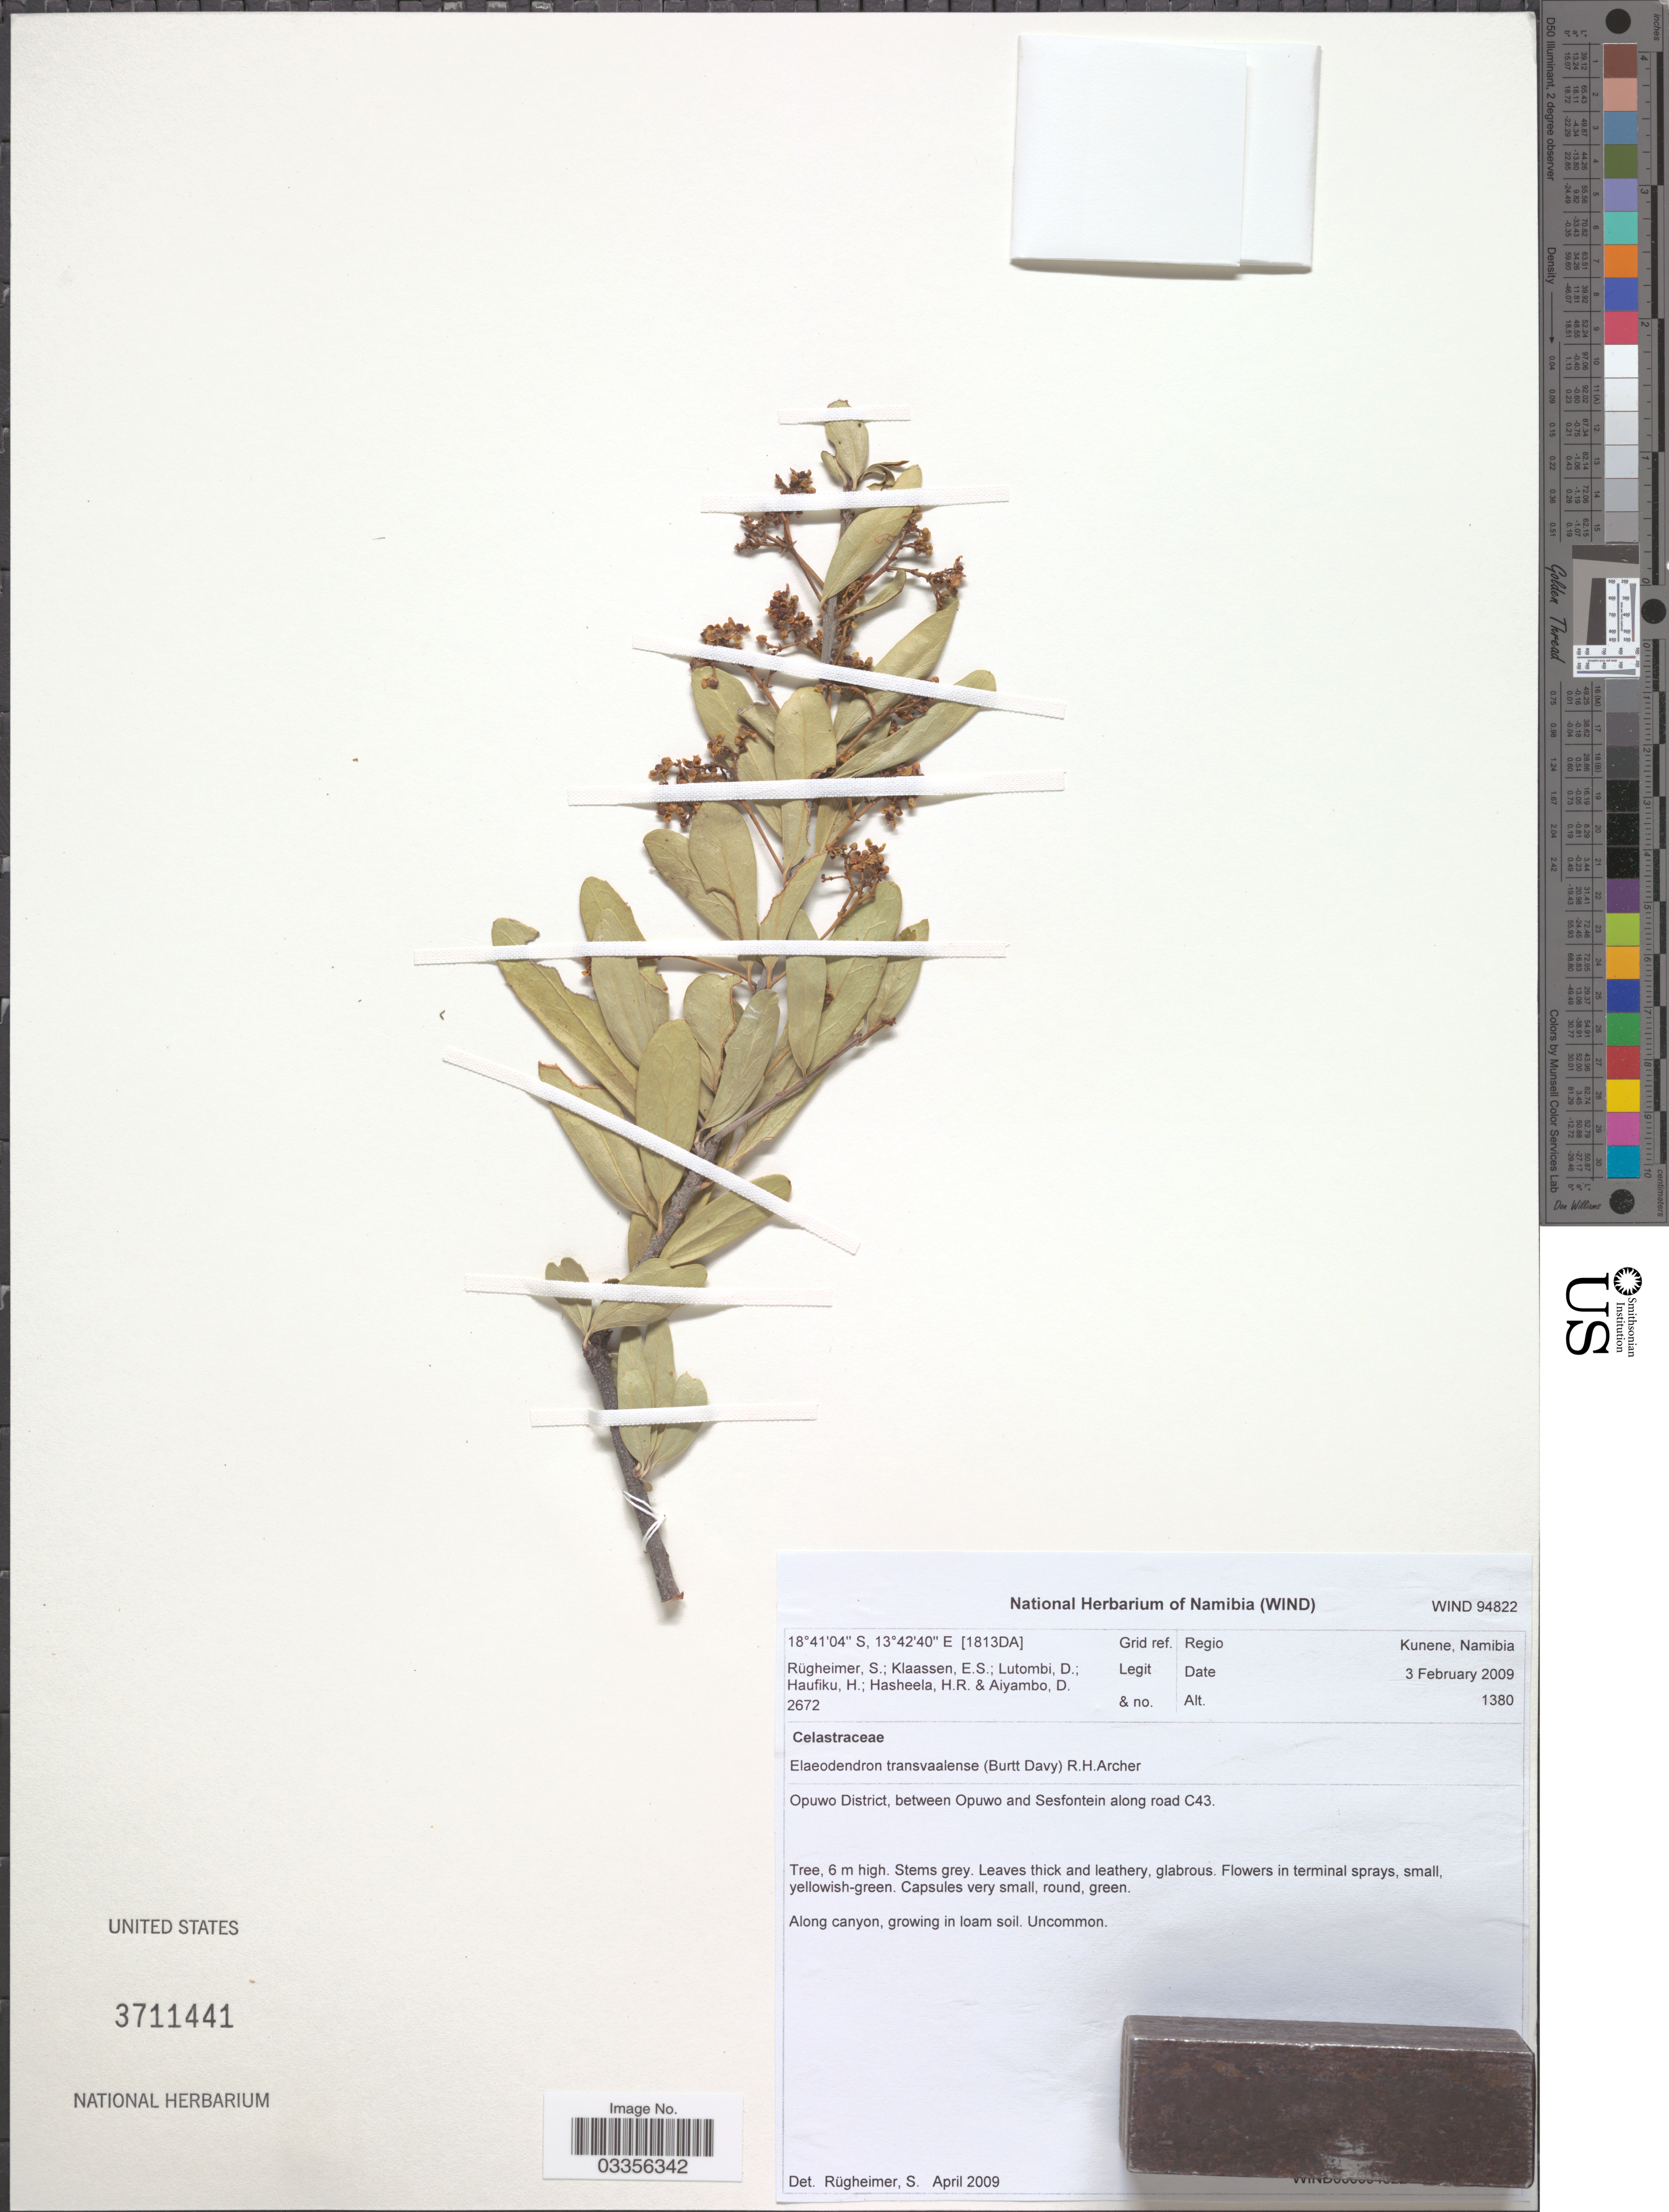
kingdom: Plantae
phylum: Tracheophyta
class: Magnoliopsida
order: Celastrales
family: Celastraceae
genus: Elaeodendron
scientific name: Elaeodendron transvaalense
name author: (Burtt Davy) R.H. Archer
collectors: S. Rugheimer, E. S. Klaassen, D. Lutombi, H. Haufiku & et al.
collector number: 2672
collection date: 2009-02-03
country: Namibia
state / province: Kunene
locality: Regio Kunene, Namibia. Opuwo District, between Opuwo and Sesfontein along road C43.Grid ref. [1813DA].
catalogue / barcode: US 3711441